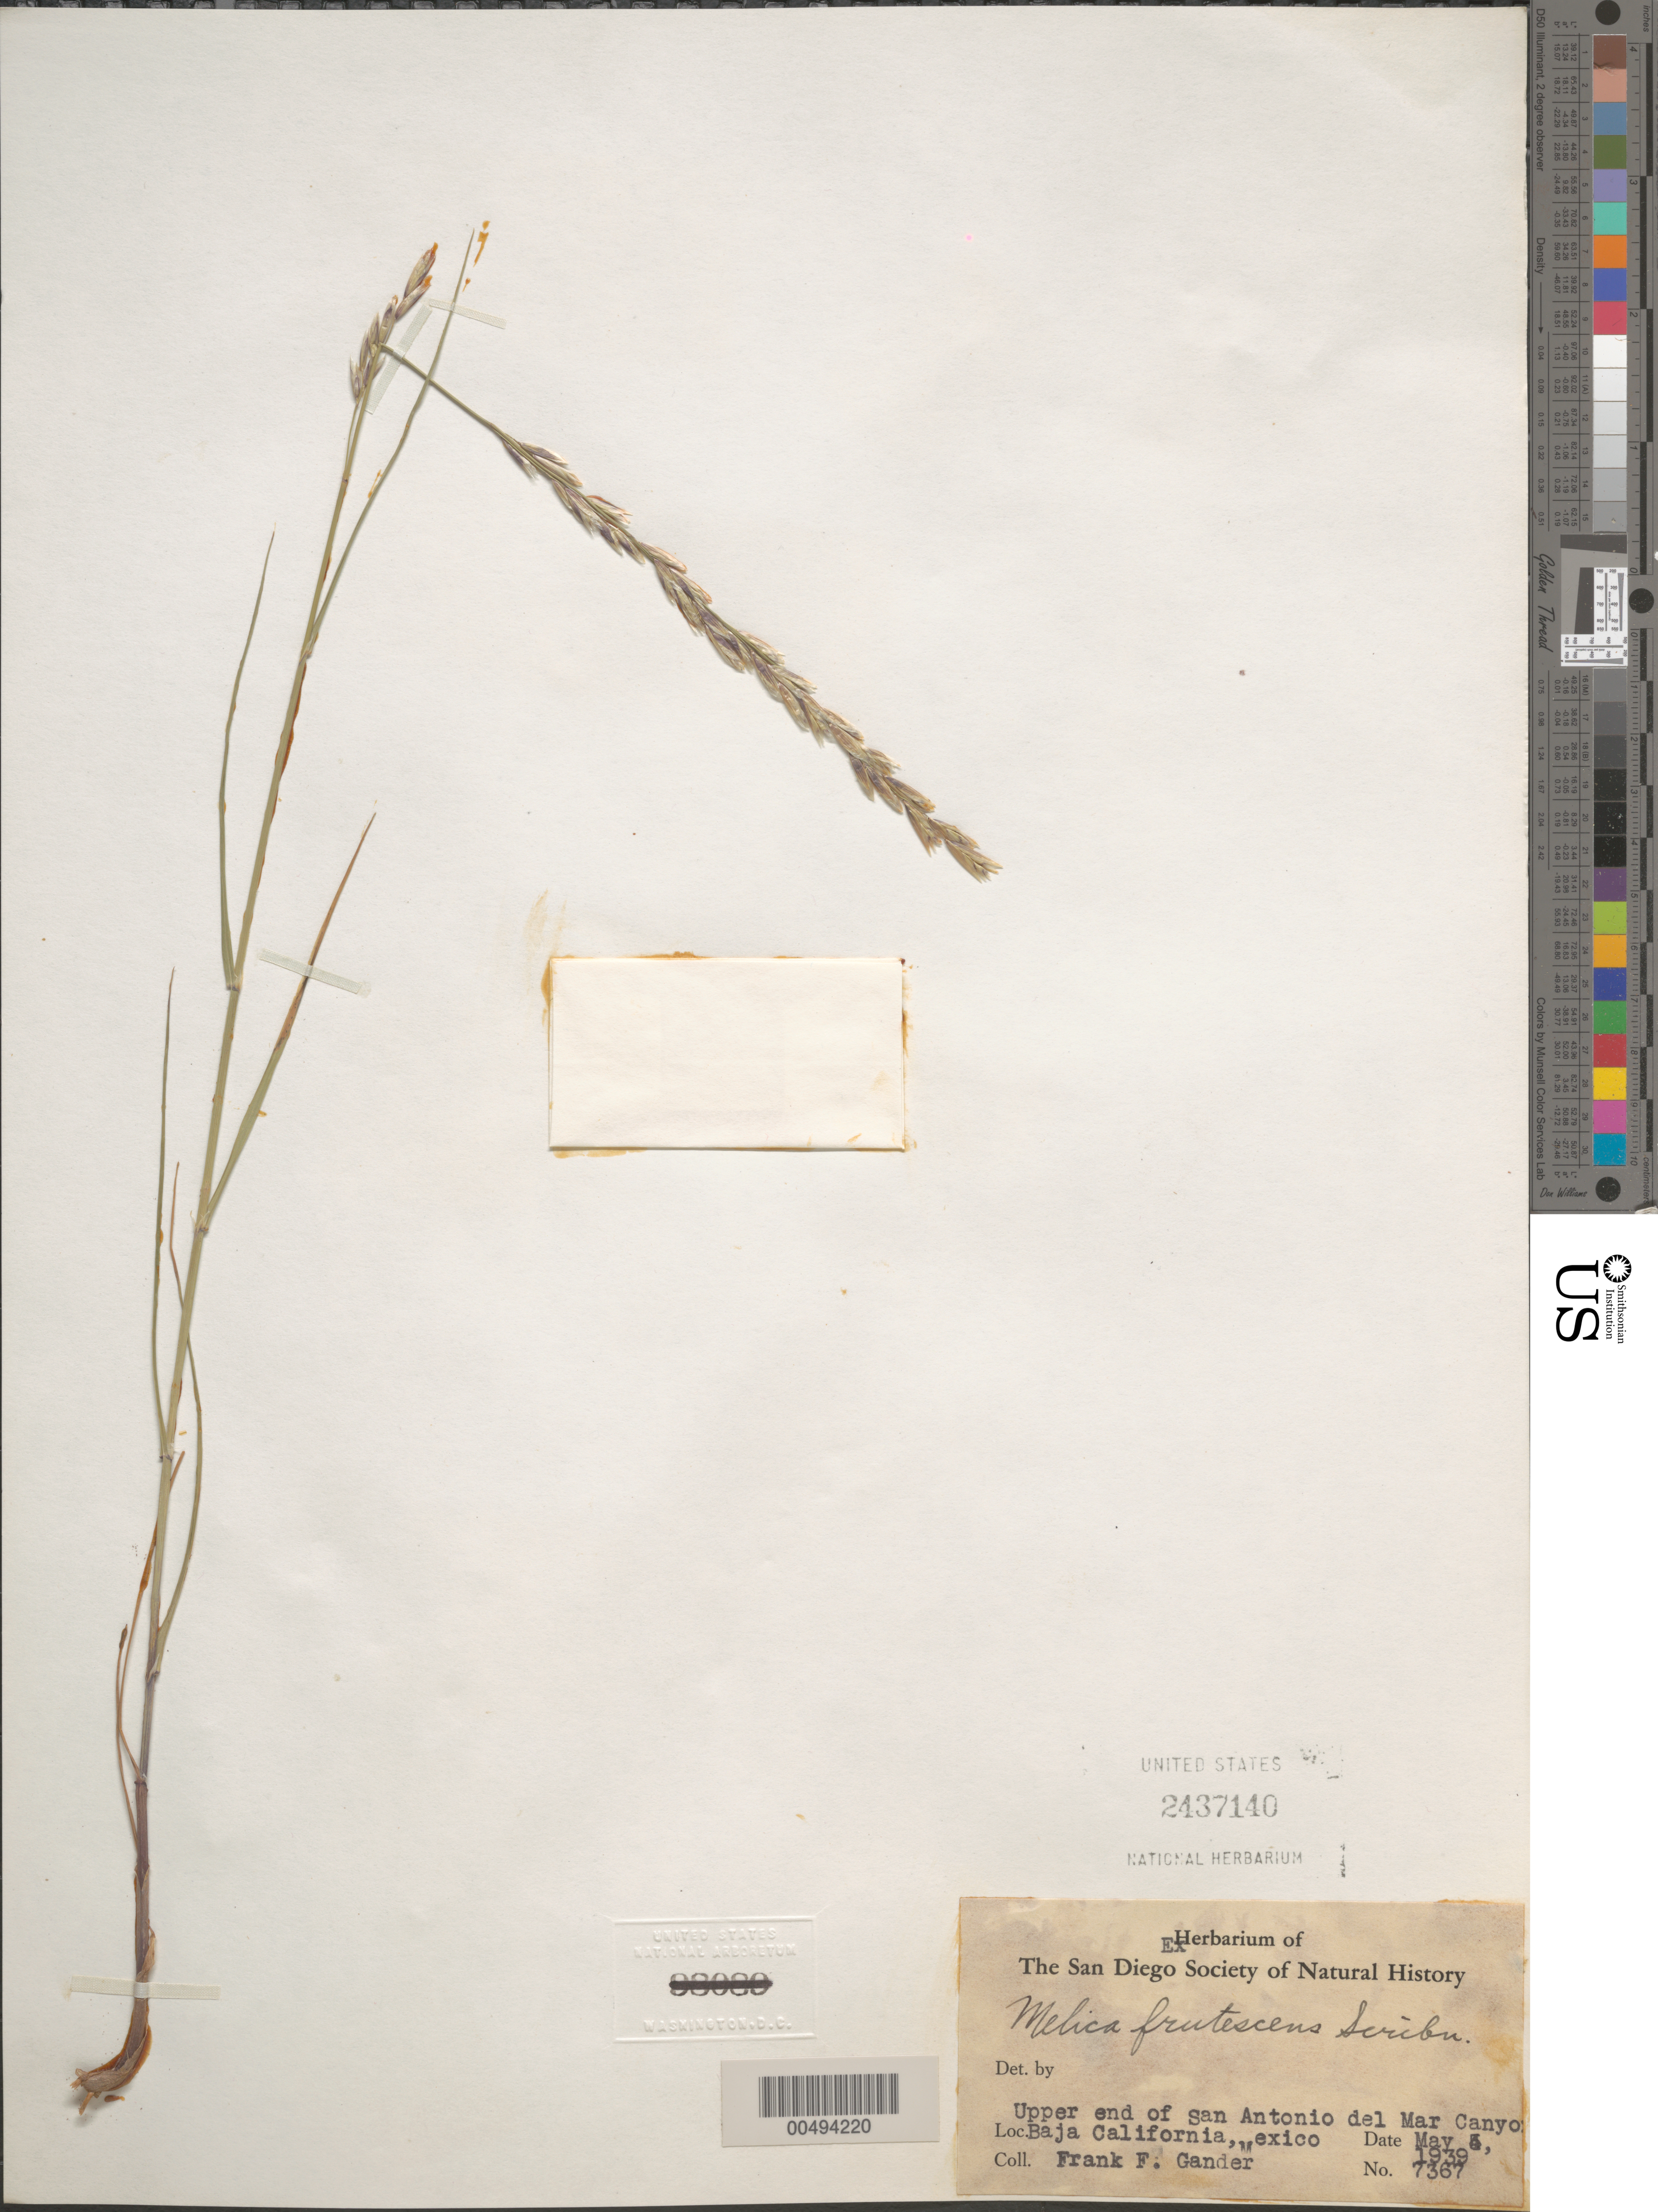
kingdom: Plantae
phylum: Tracheophyta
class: Liliopsida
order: Poales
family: Poaceae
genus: Melica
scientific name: Melica frutescens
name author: Scribn.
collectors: F. Gander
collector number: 7367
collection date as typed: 3 May 1939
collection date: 1939-05-03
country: Mexico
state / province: Baja California Norte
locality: Upper end of San Antonio del Mar Canyon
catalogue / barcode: US 2437140